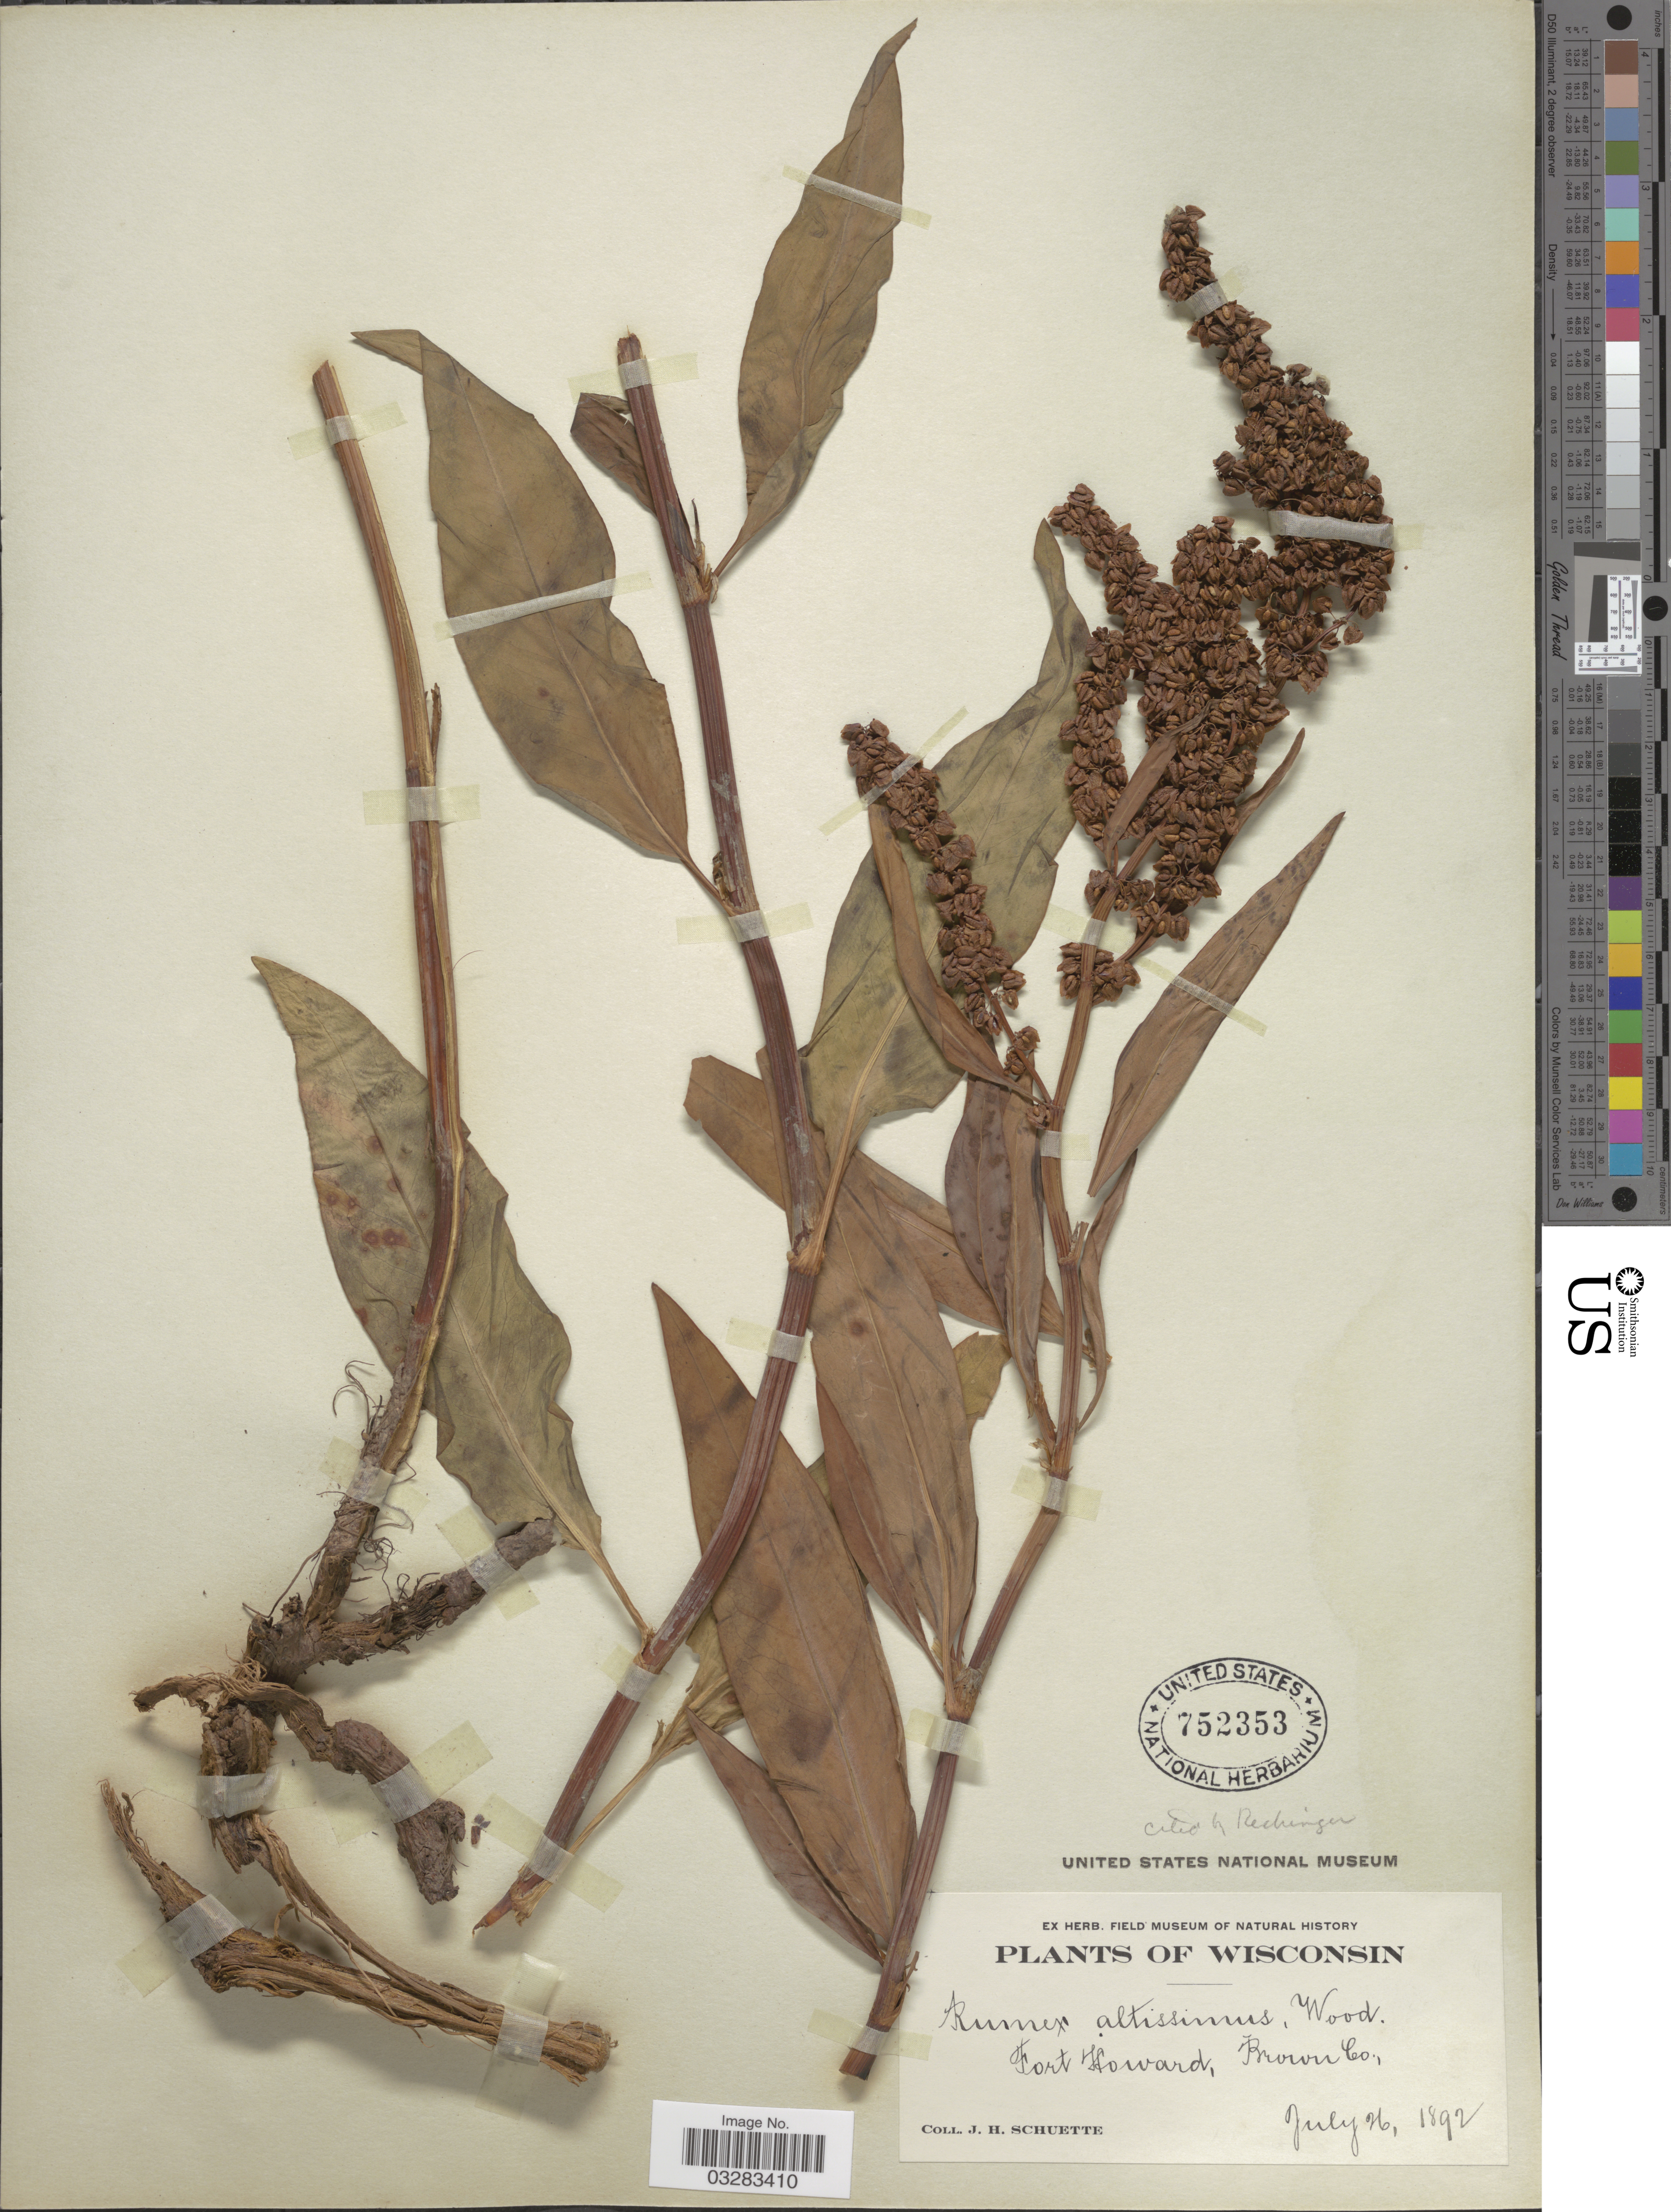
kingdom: Plantae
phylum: Tracheophyta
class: Magnoliopsida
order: Caryophyllales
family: Polygonaceae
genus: Rumex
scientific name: Rumex altissimus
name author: Alph. Wood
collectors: J. H. Schuette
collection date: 1892-07-26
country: United States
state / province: Wisconsin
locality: Fort Howard, Brown Co.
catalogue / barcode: US 752353